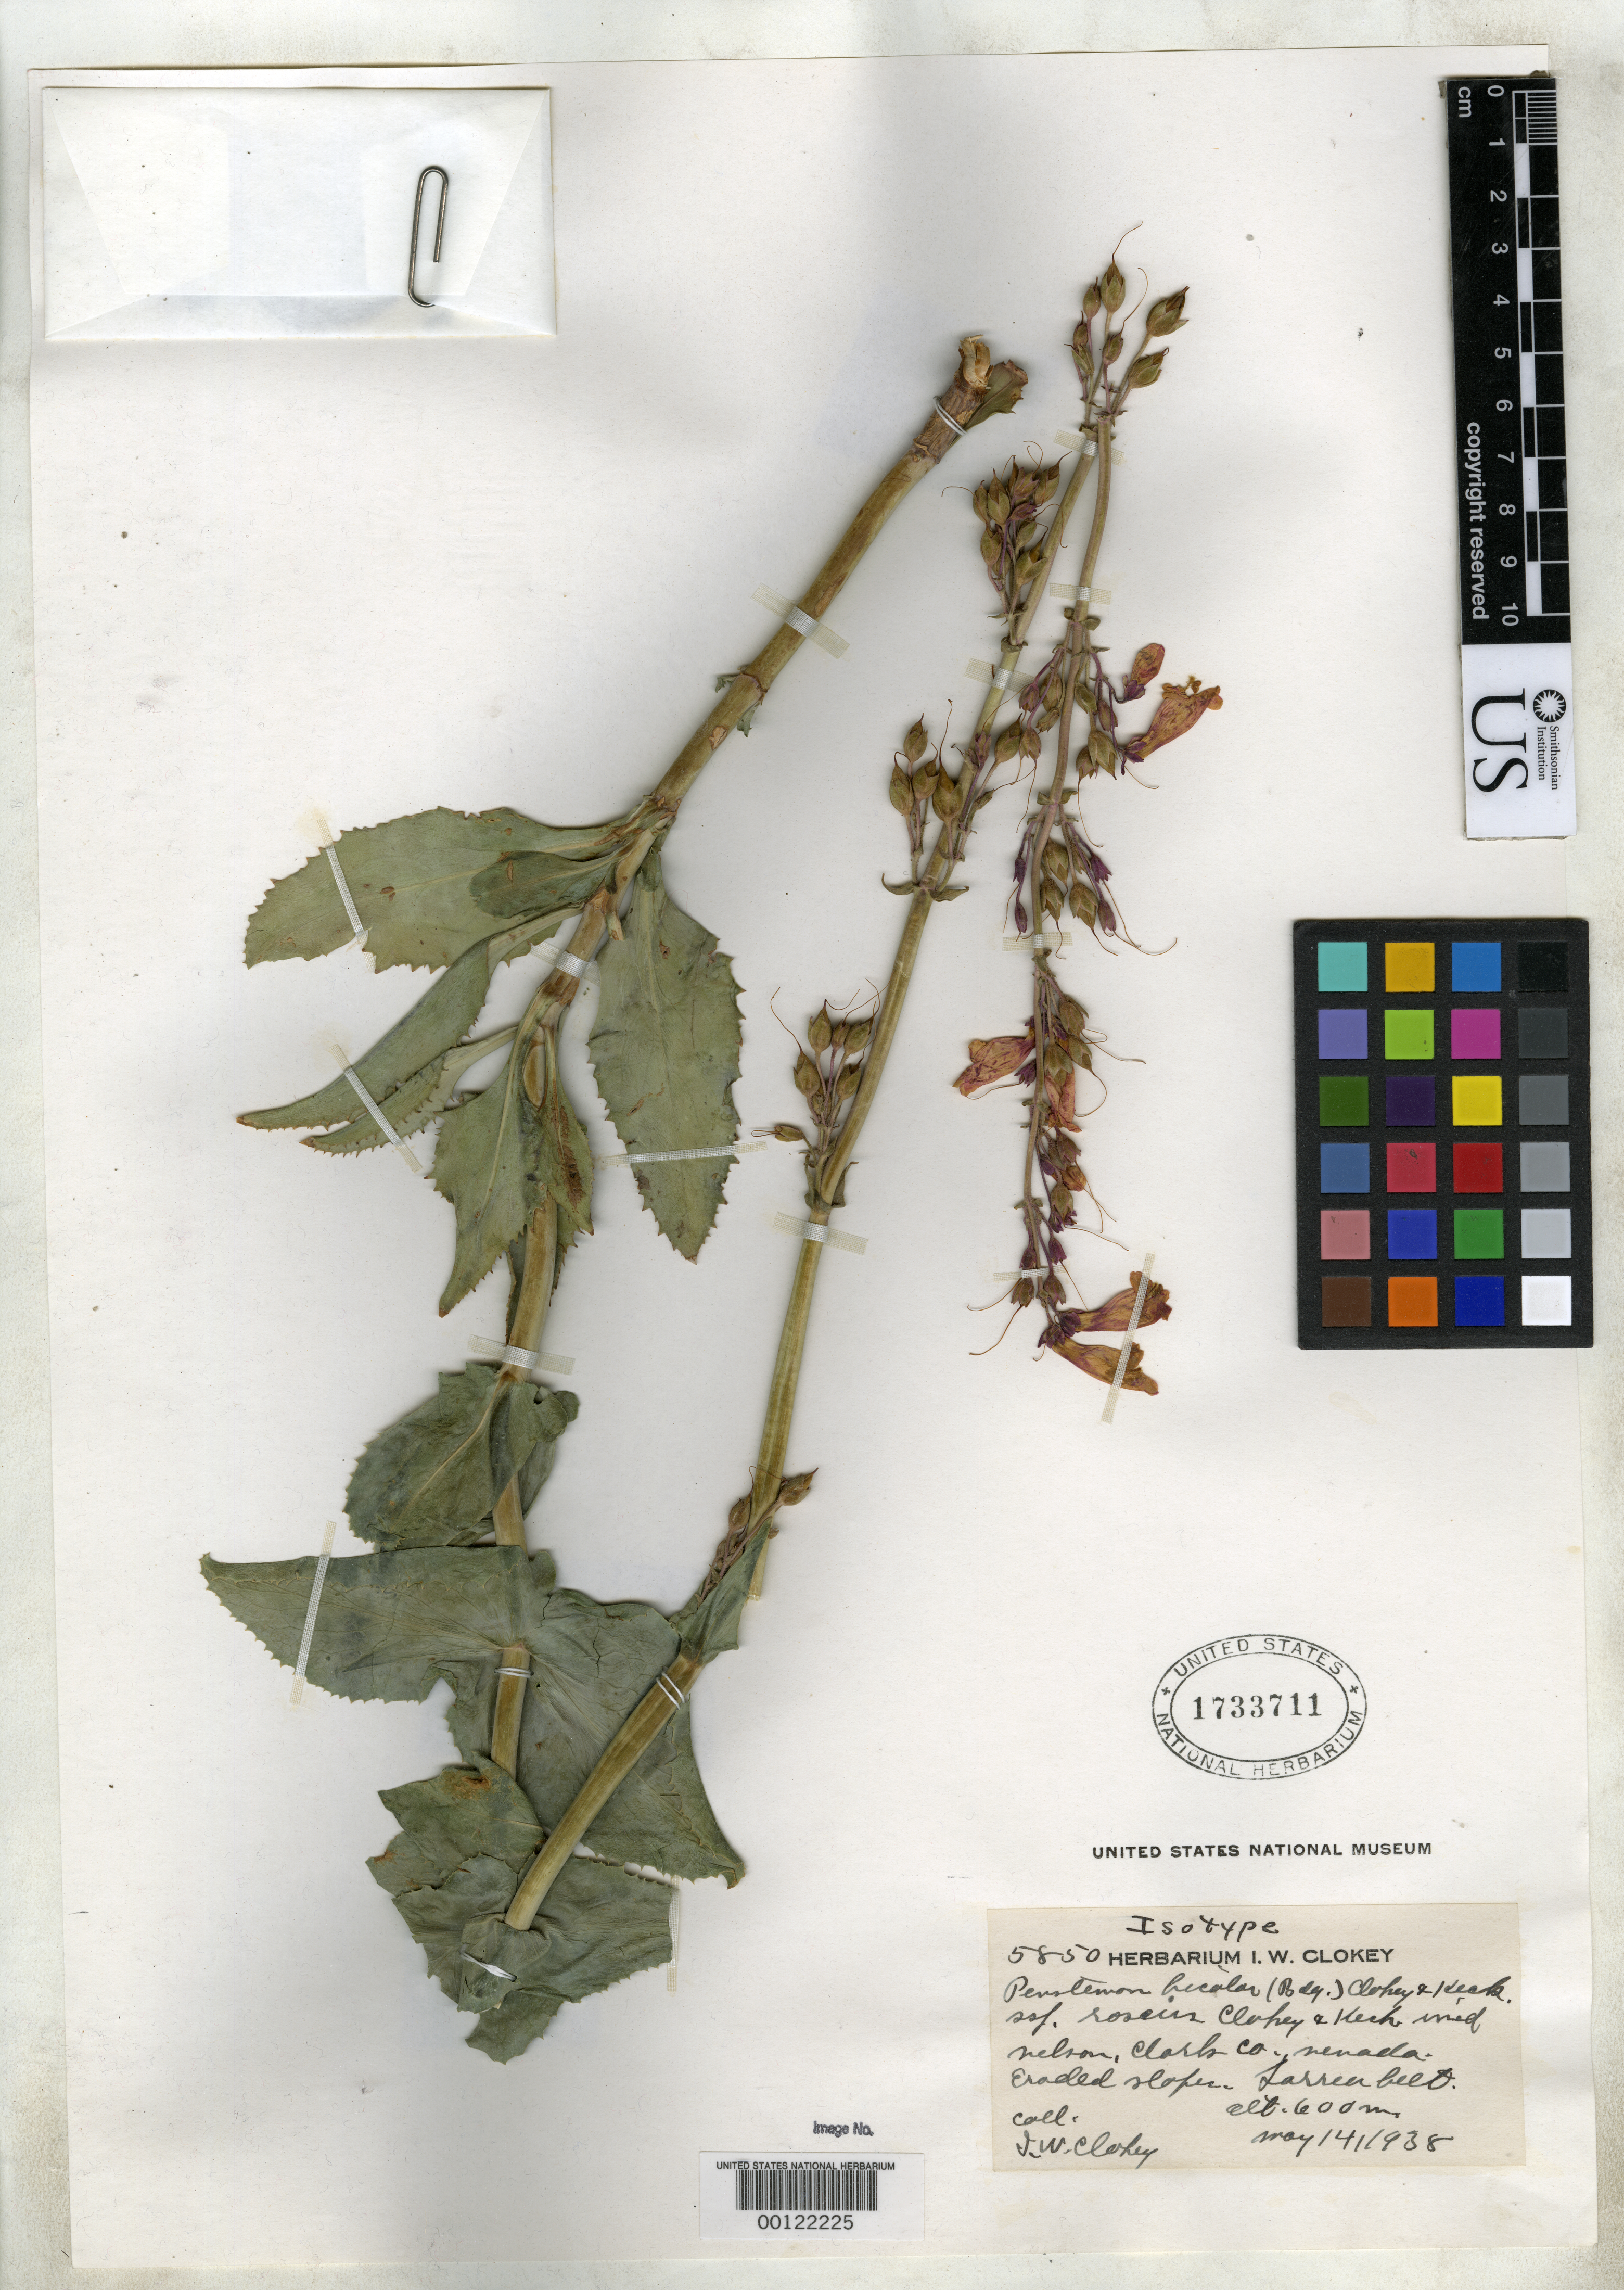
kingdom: Plantae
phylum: Tracheophyta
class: Magnoliopsida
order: Lamiales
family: Plantaginaceae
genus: Penstemon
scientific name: Penstemon bicolor subsp. roseus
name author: Clokey & D.D. Keck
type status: Isotype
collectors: I. W. Clokey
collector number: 5850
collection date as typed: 14 May 1938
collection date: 1938-05-14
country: United States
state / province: Nevada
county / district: Clark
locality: Nelson.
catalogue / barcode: US 1733711